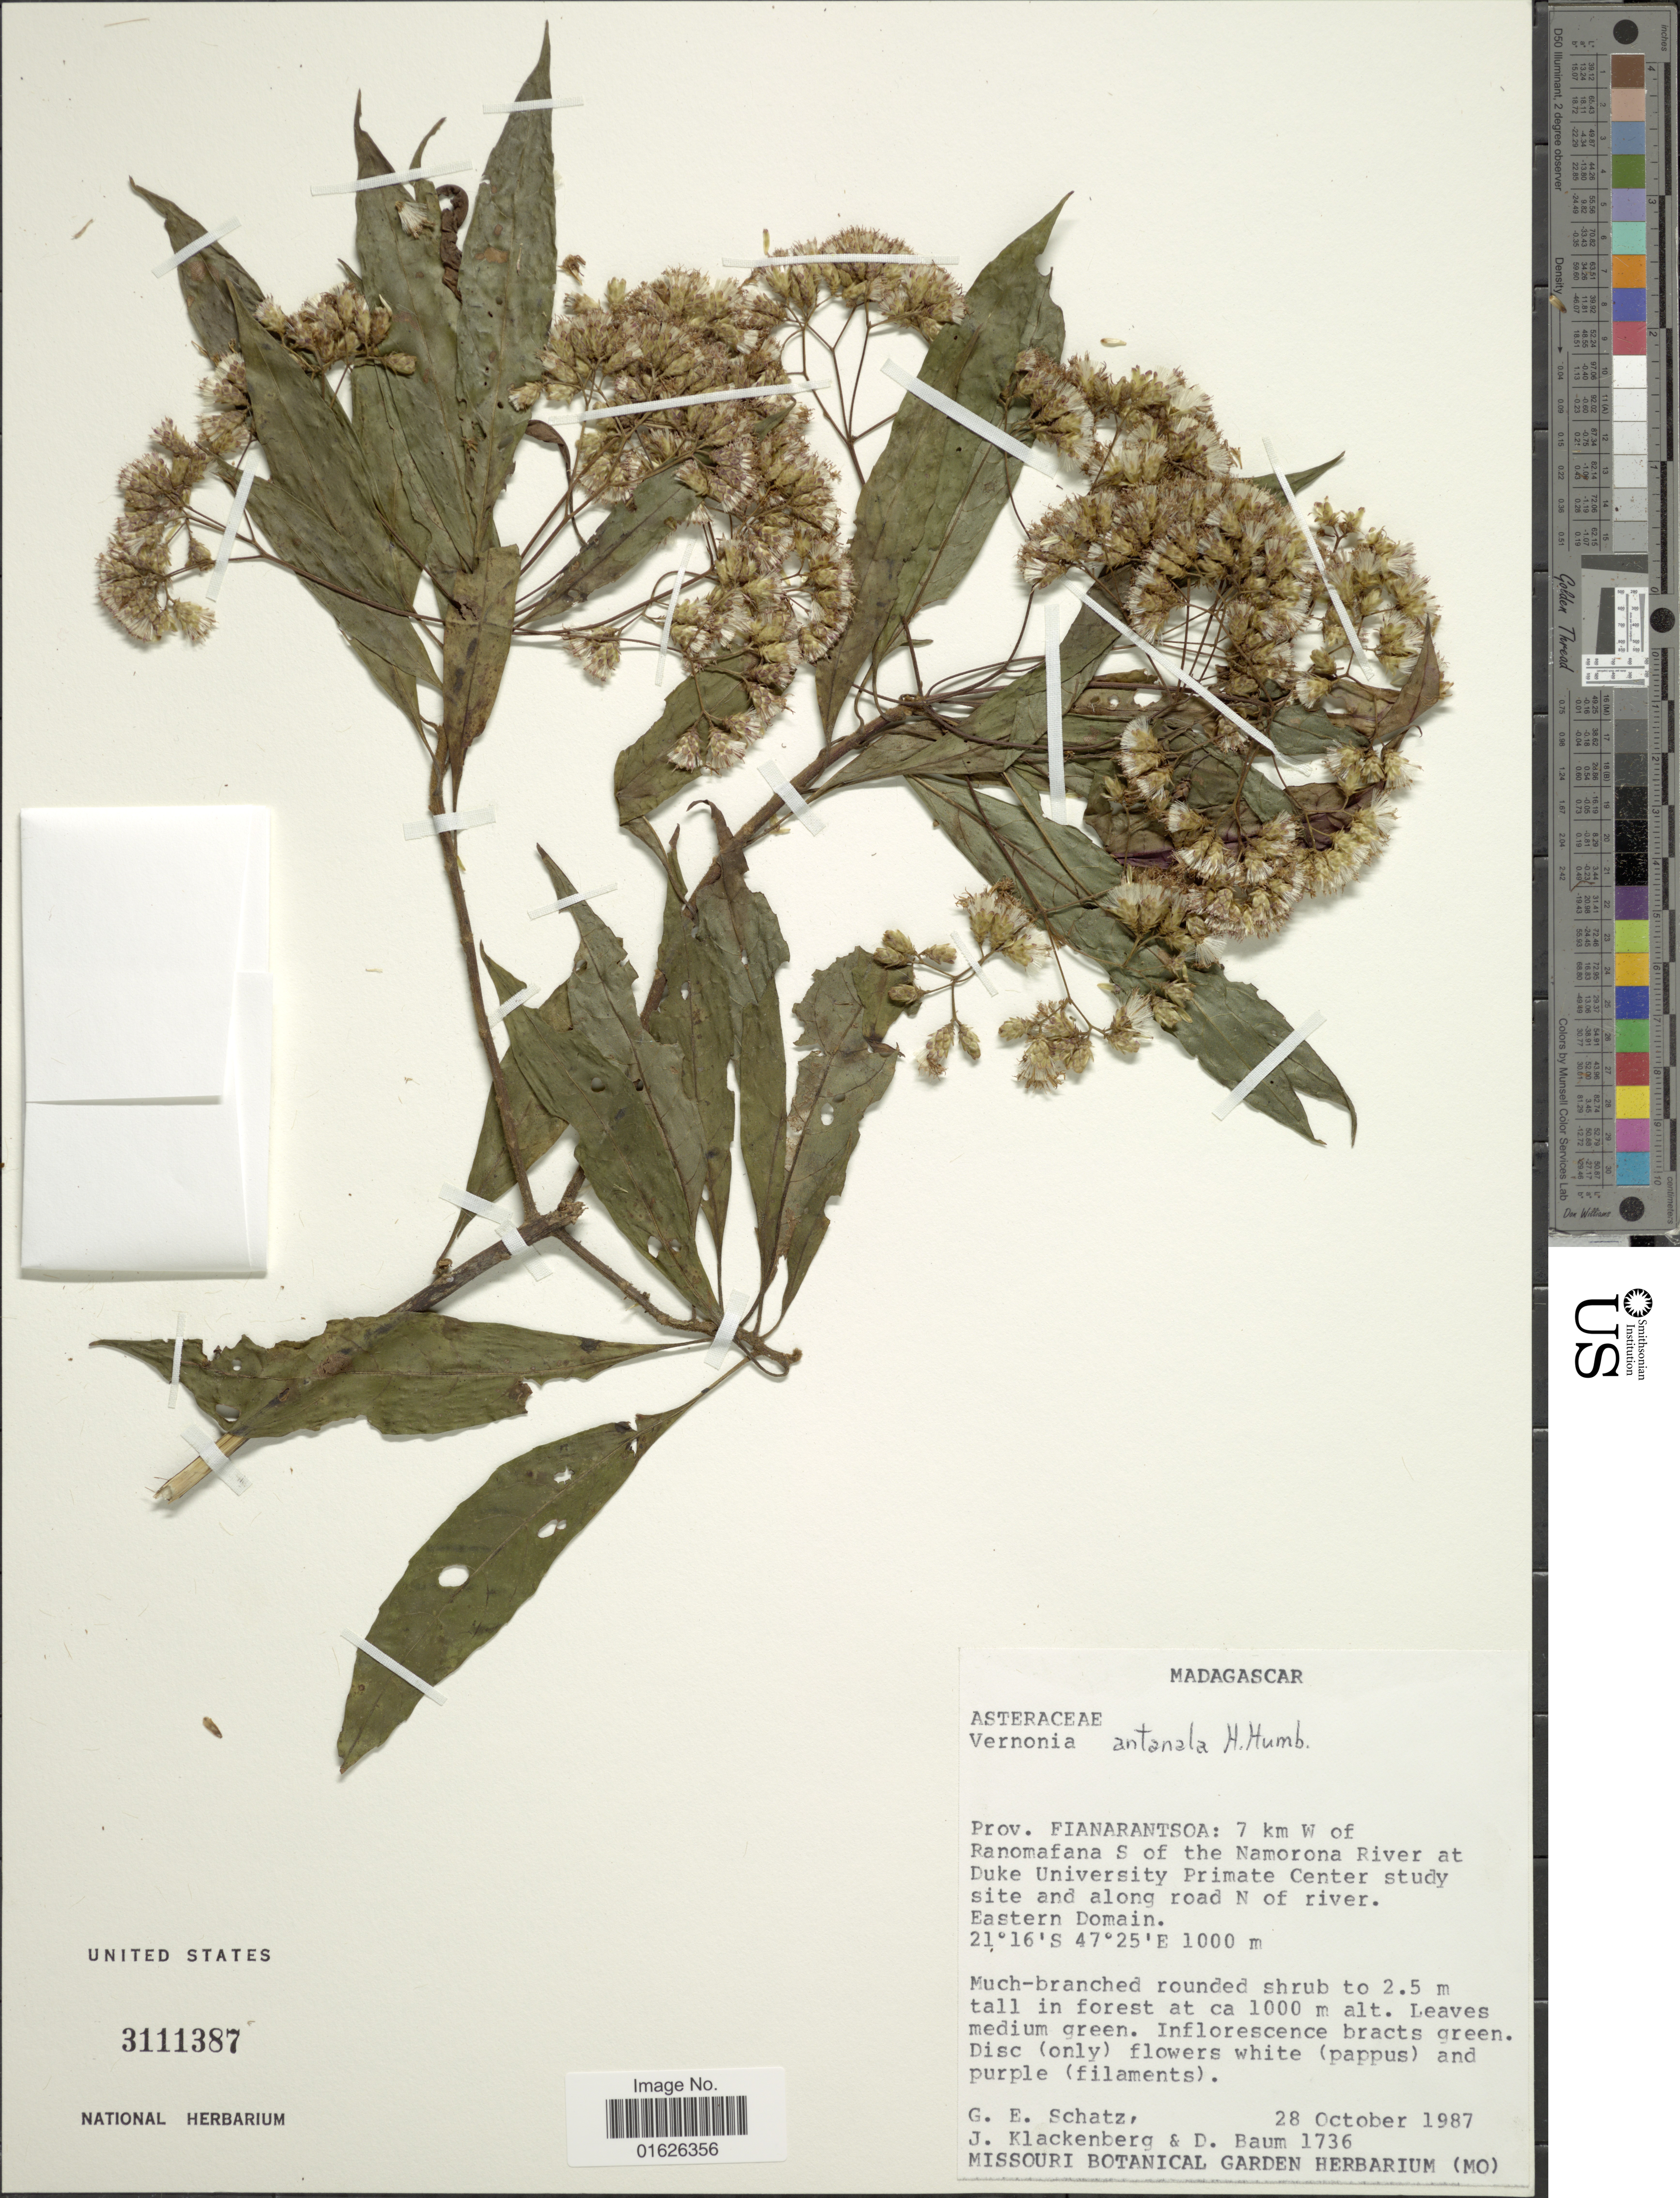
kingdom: Plantae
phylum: Tracheophyta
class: Magnoliopsida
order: Asterales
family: Asteraceae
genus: Gymnanthemum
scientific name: Gymnanthemum antanalum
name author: (Humbert) H. Rob.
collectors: G. Schatz, J. Klackenberg & D. Baum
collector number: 1736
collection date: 1987-10-28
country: Madagascar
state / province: Vatovavy Fitovinany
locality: Prov. Fianarantsoa: 7 km W of Ranomafana S of the Namorona River at Duk University Primate Center study Eastern Domain.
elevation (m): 1000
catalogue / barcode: US 3111387